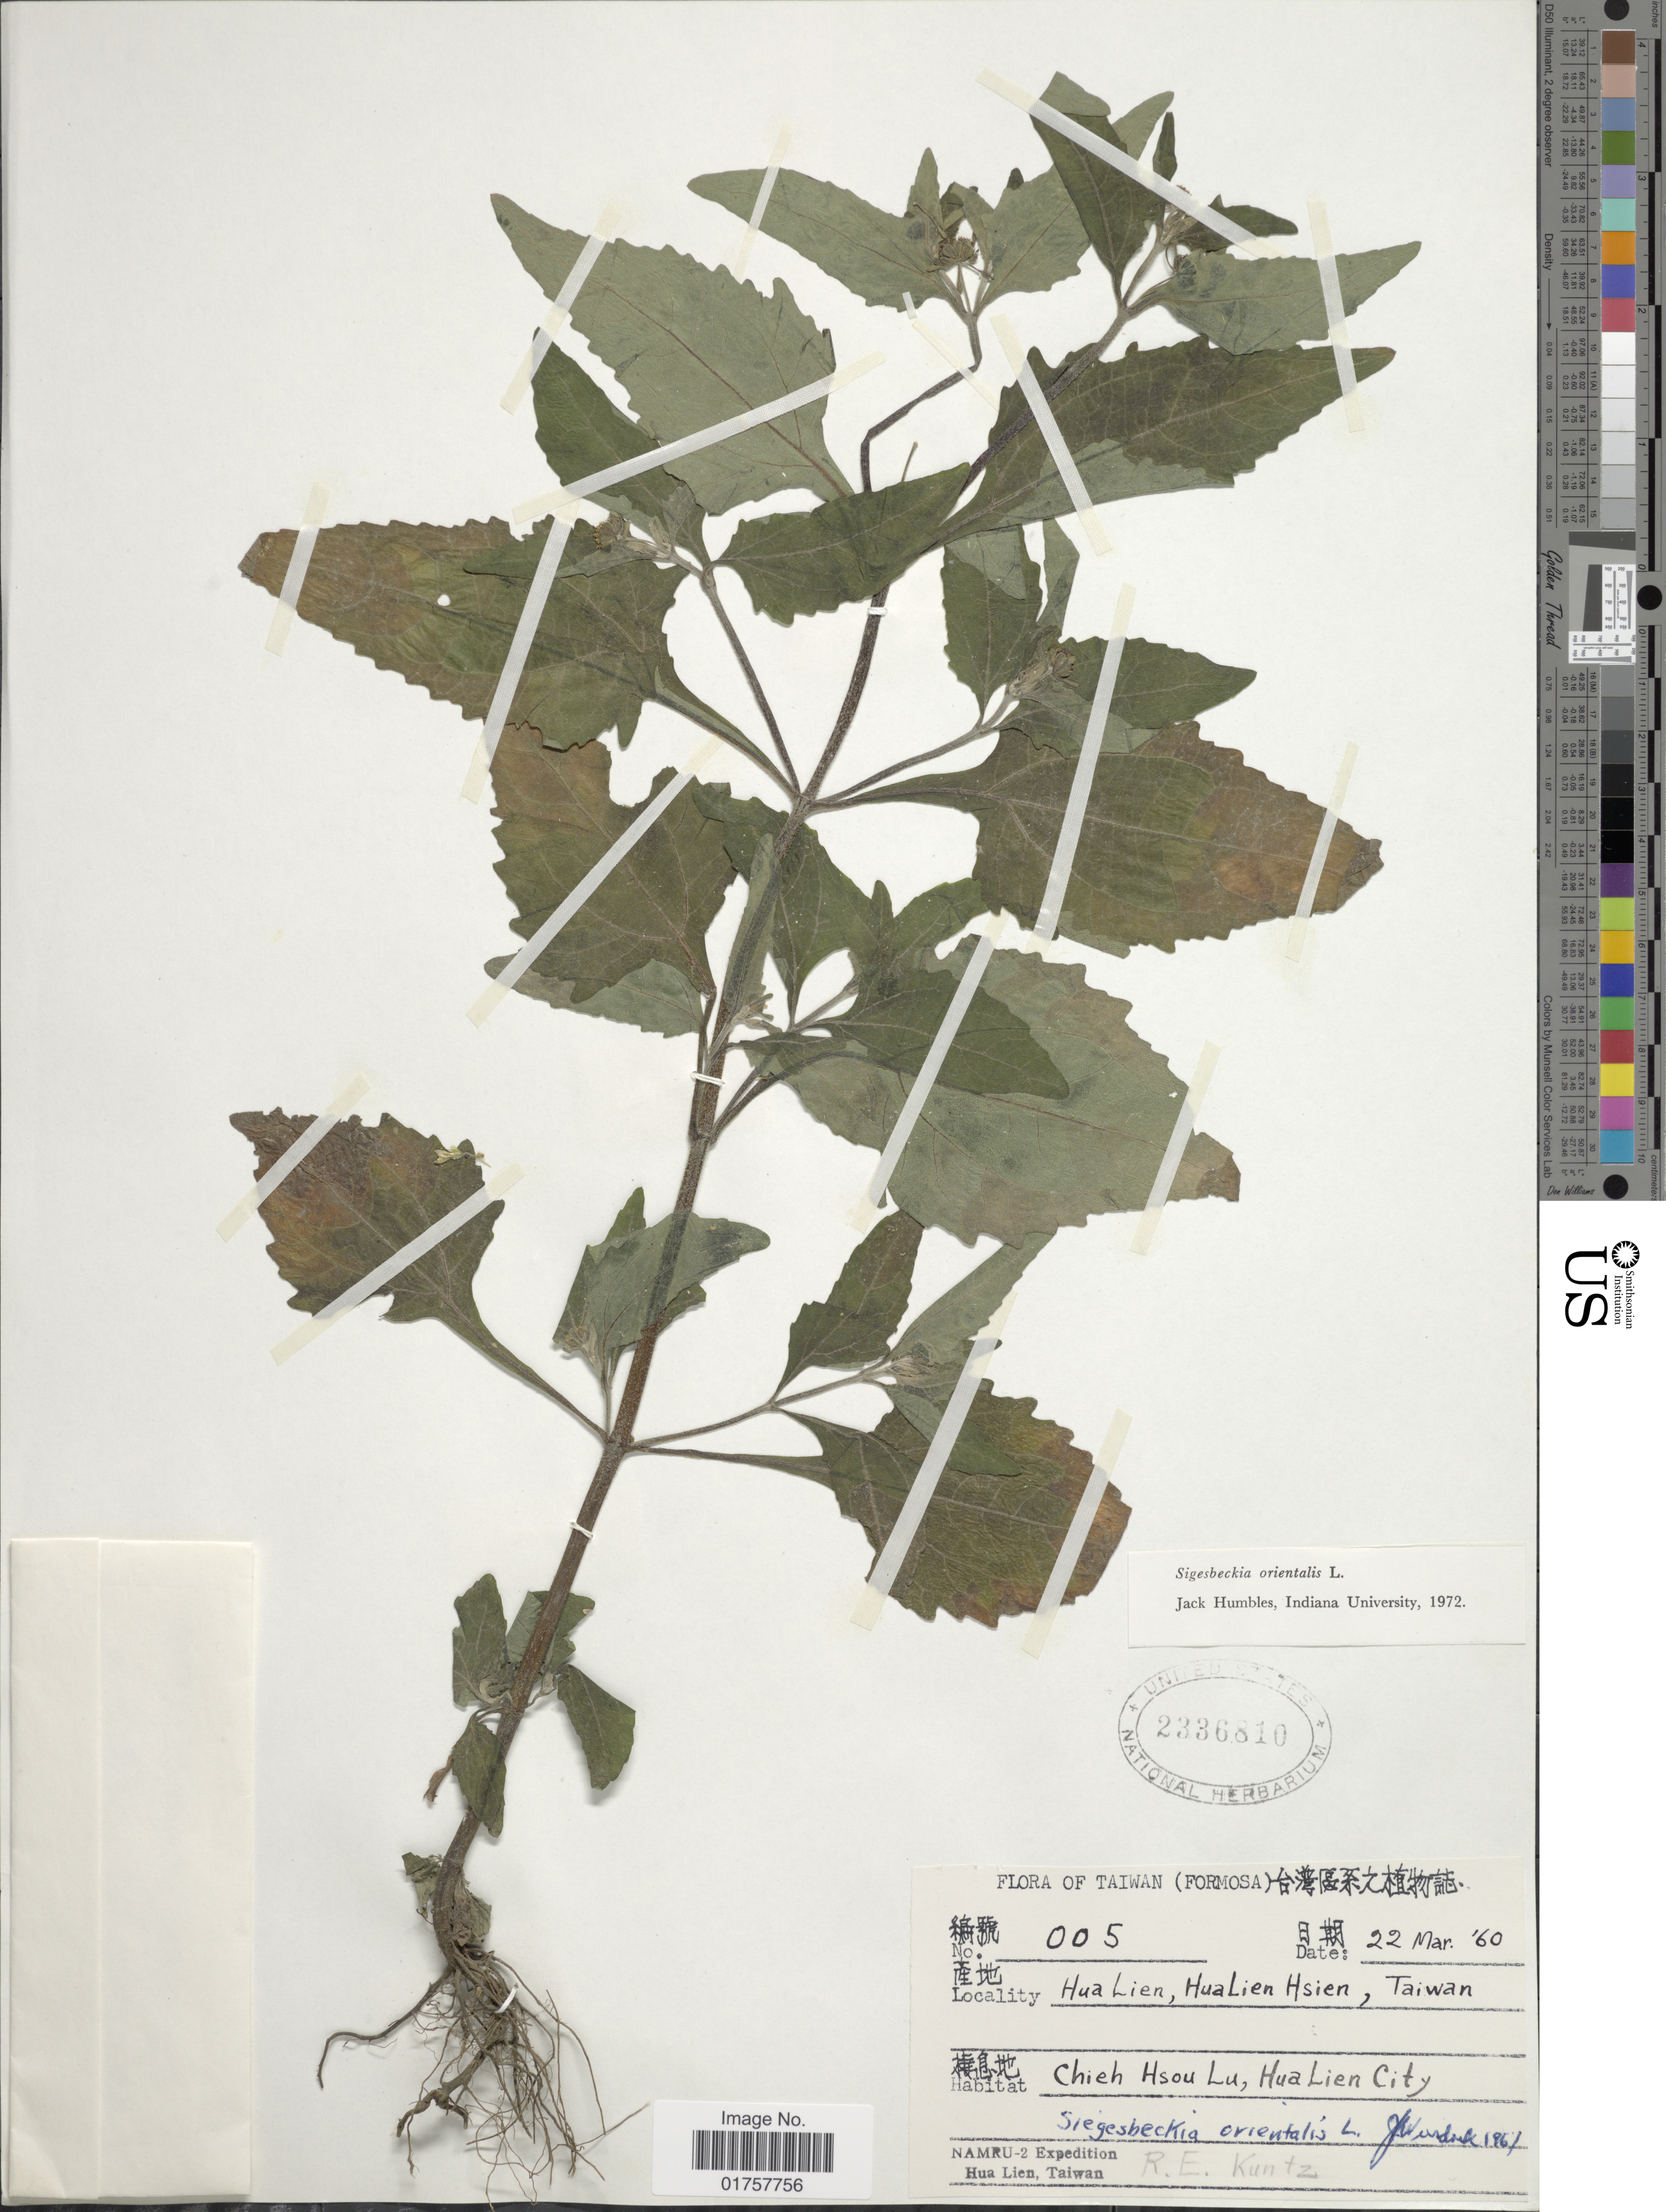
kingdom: Plantae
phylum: Tracheophyta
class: Magnoliopsida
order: Asterales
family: Asteraceae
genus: Sigesbeckia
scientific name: Sigesbeckia orientalis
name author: L.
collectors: R. E. Kuntz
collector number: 005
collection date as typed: Transcribed d/m/y: 22/3/60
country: Taiwan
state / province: Hualien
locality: HuaLien Hsien. Chieh Hsou Lu, HuaLien City. Siegesbeckia orientalis L. [unsure placement]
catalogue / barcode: US 2336810